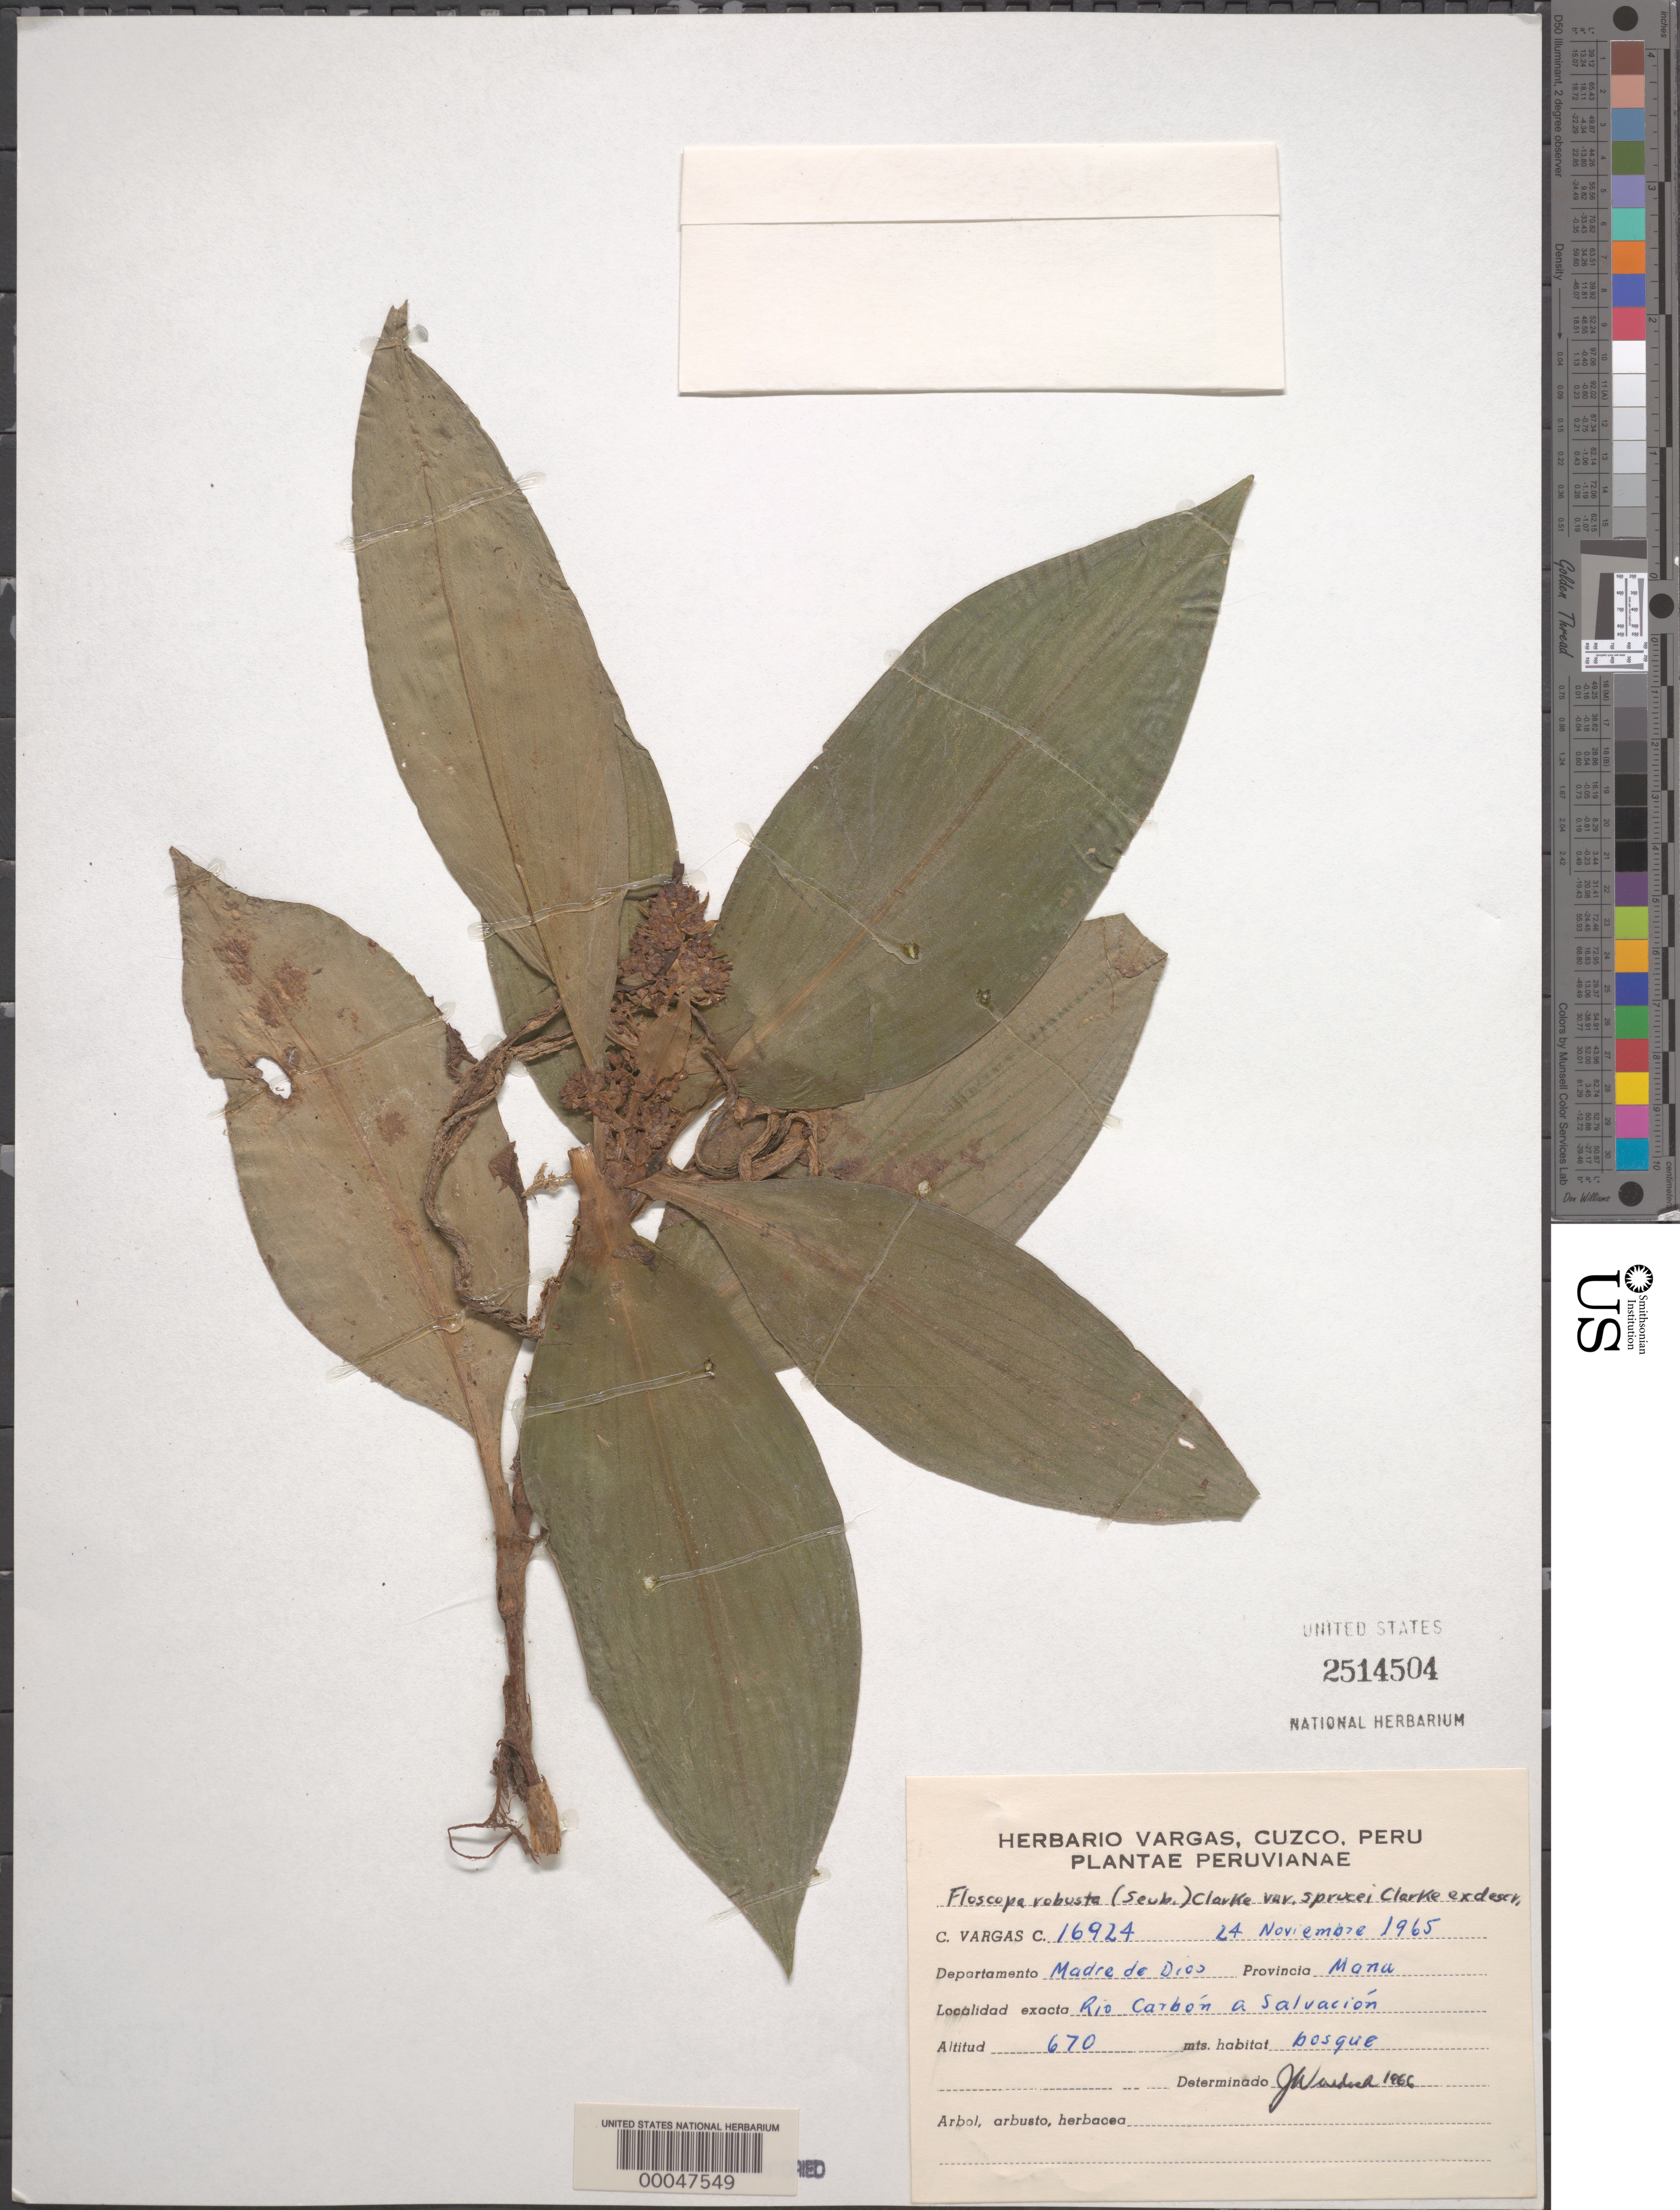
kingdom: Plantae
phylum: Tracheophyta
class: Liliopsida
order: Commelinales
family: Commelinaceae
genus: Floscopa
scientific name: Floscopa robusta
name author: (Seub.) C.B. Clarke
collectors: C. Vargas Calderón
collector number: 16924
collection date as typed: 24 Nov 1965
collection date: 1965-11-24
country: Peru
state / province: Madre de Dios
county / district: Manú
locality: Carbon a salvacion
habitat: Forest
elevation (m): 670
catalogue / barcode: US 2514504